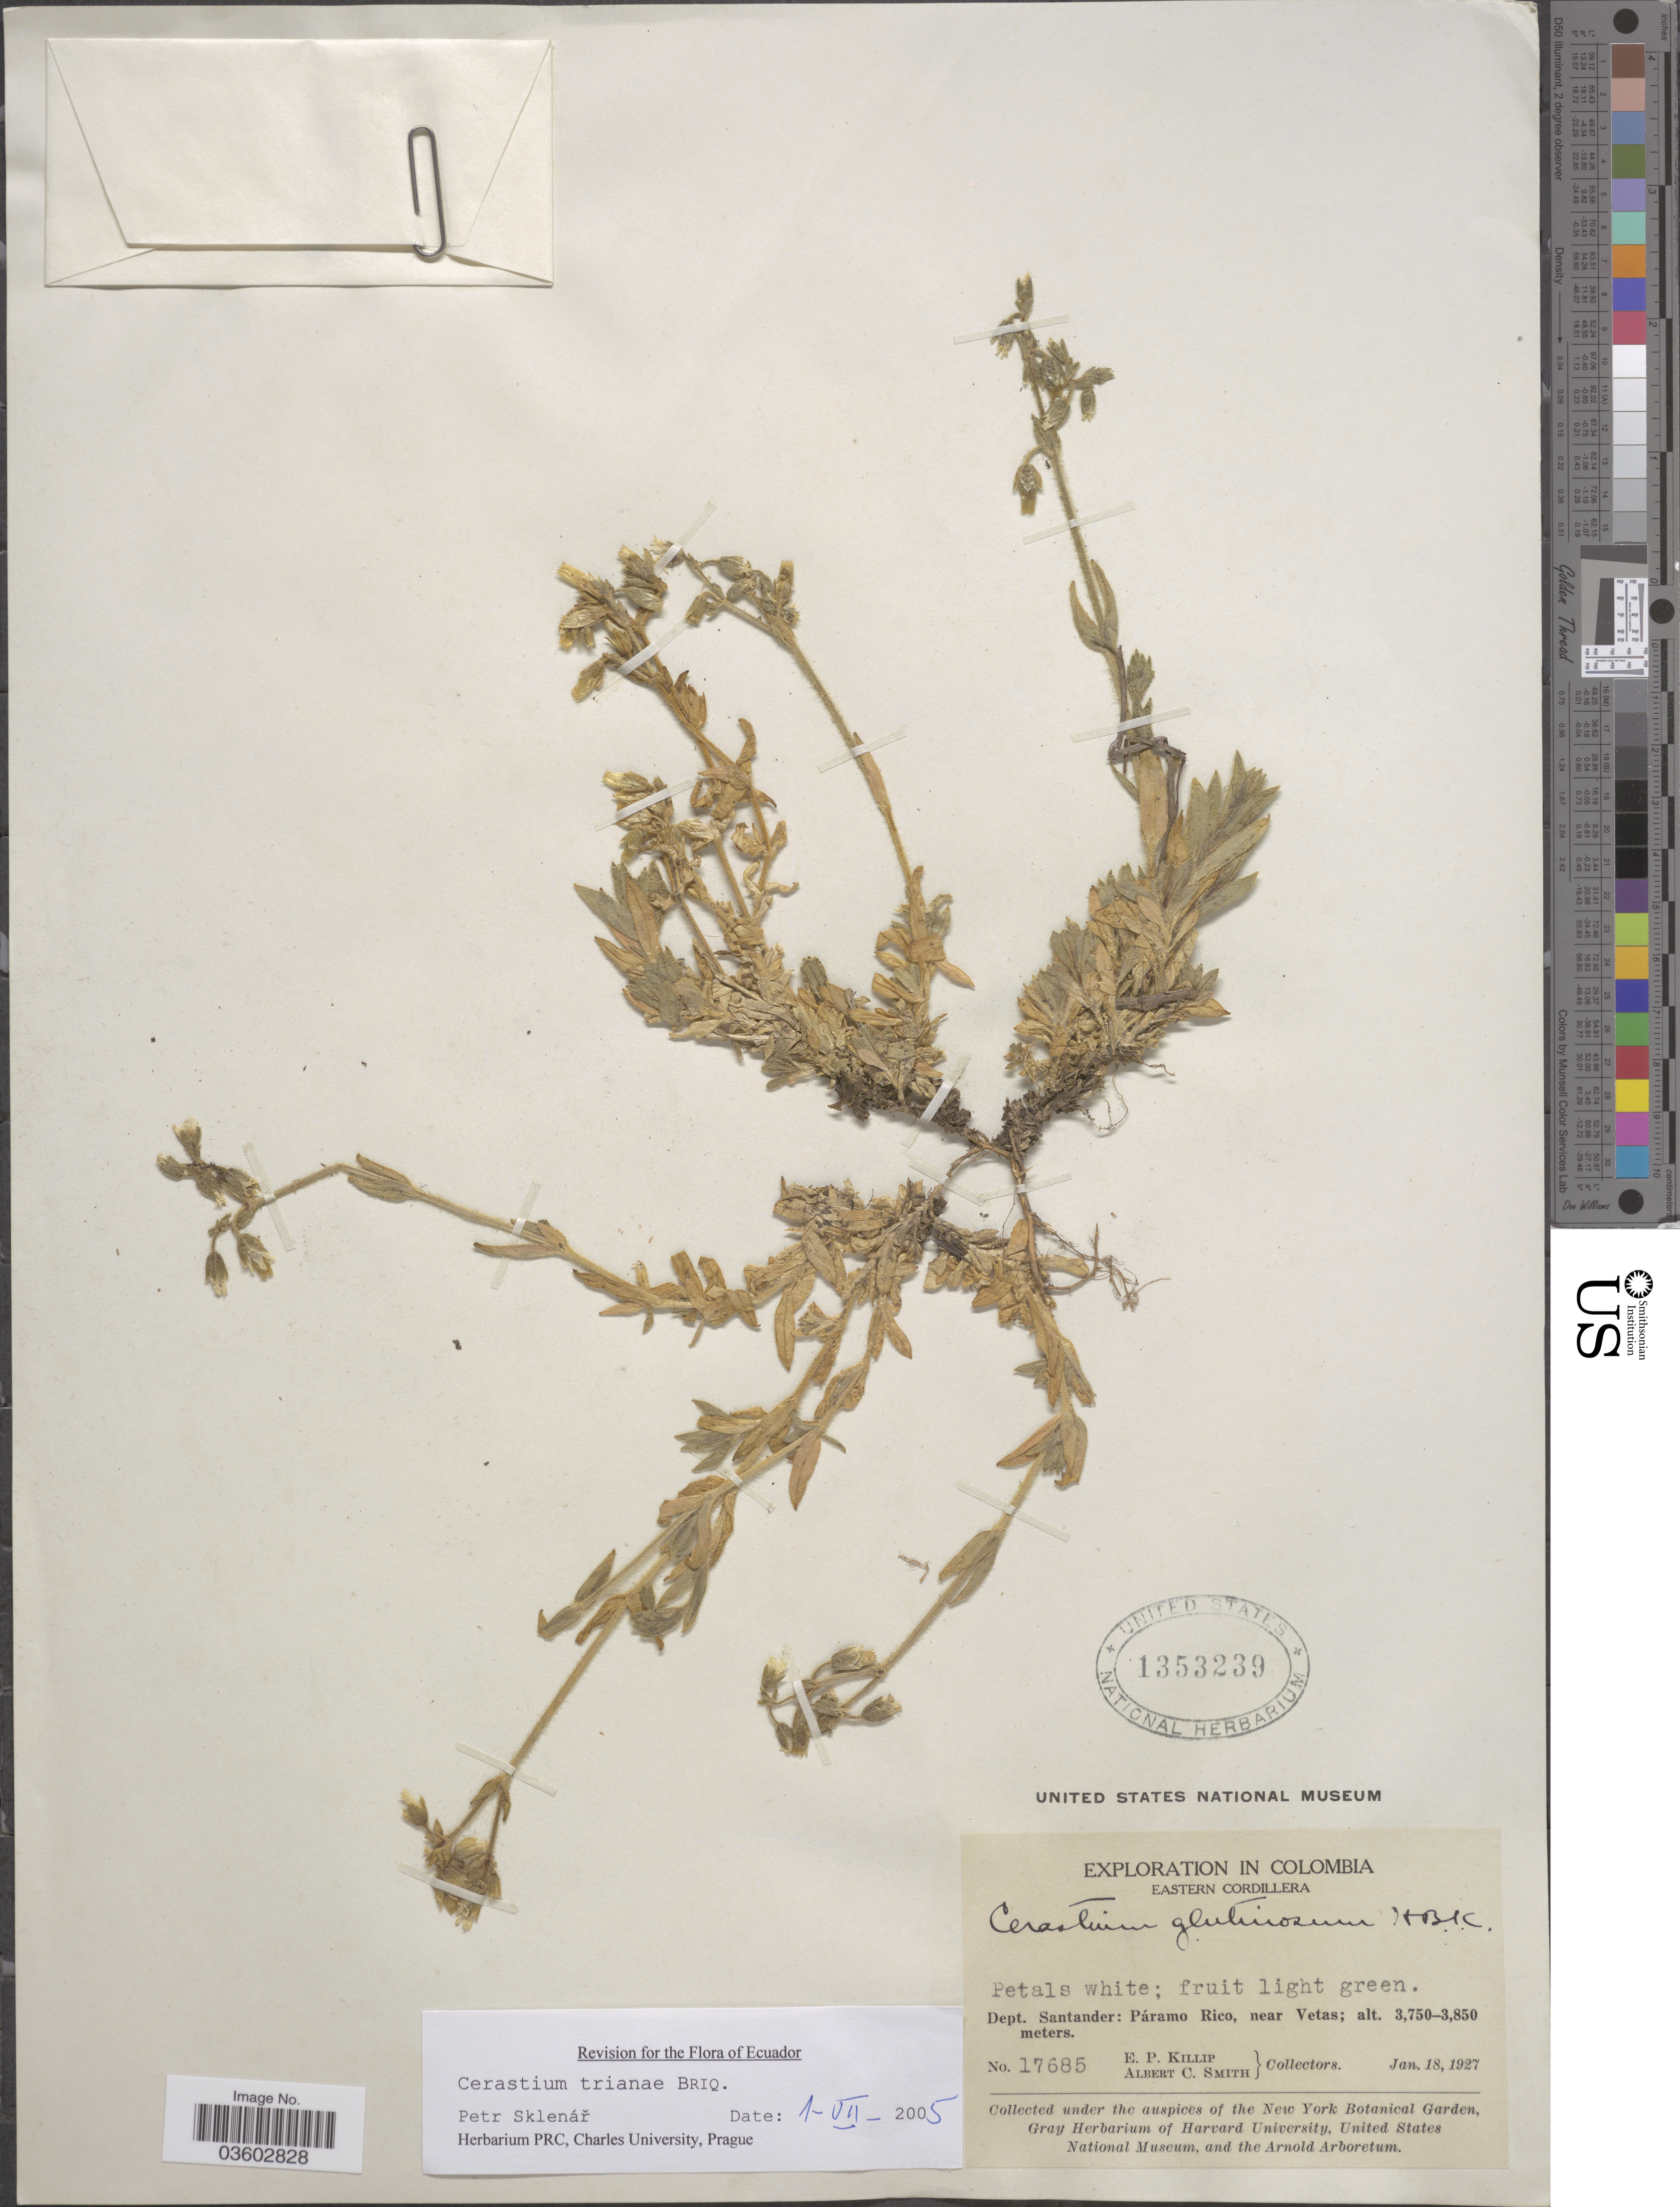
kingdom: Plantae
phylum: Tracheophyta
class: Magnoliopsida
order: Caryophyllales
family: Caryophyllaceae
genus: Cerastium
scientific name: Cerastium trianae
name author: Briq.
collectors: E. P. Killip & A. C. Smith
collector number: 17685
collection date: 1927-01-18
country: Colombia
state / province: Santander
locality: Eastern Cordillera. Dept. Santander: Páramo Rico, near Vetas.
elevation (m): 3750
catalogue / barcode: US 1353239